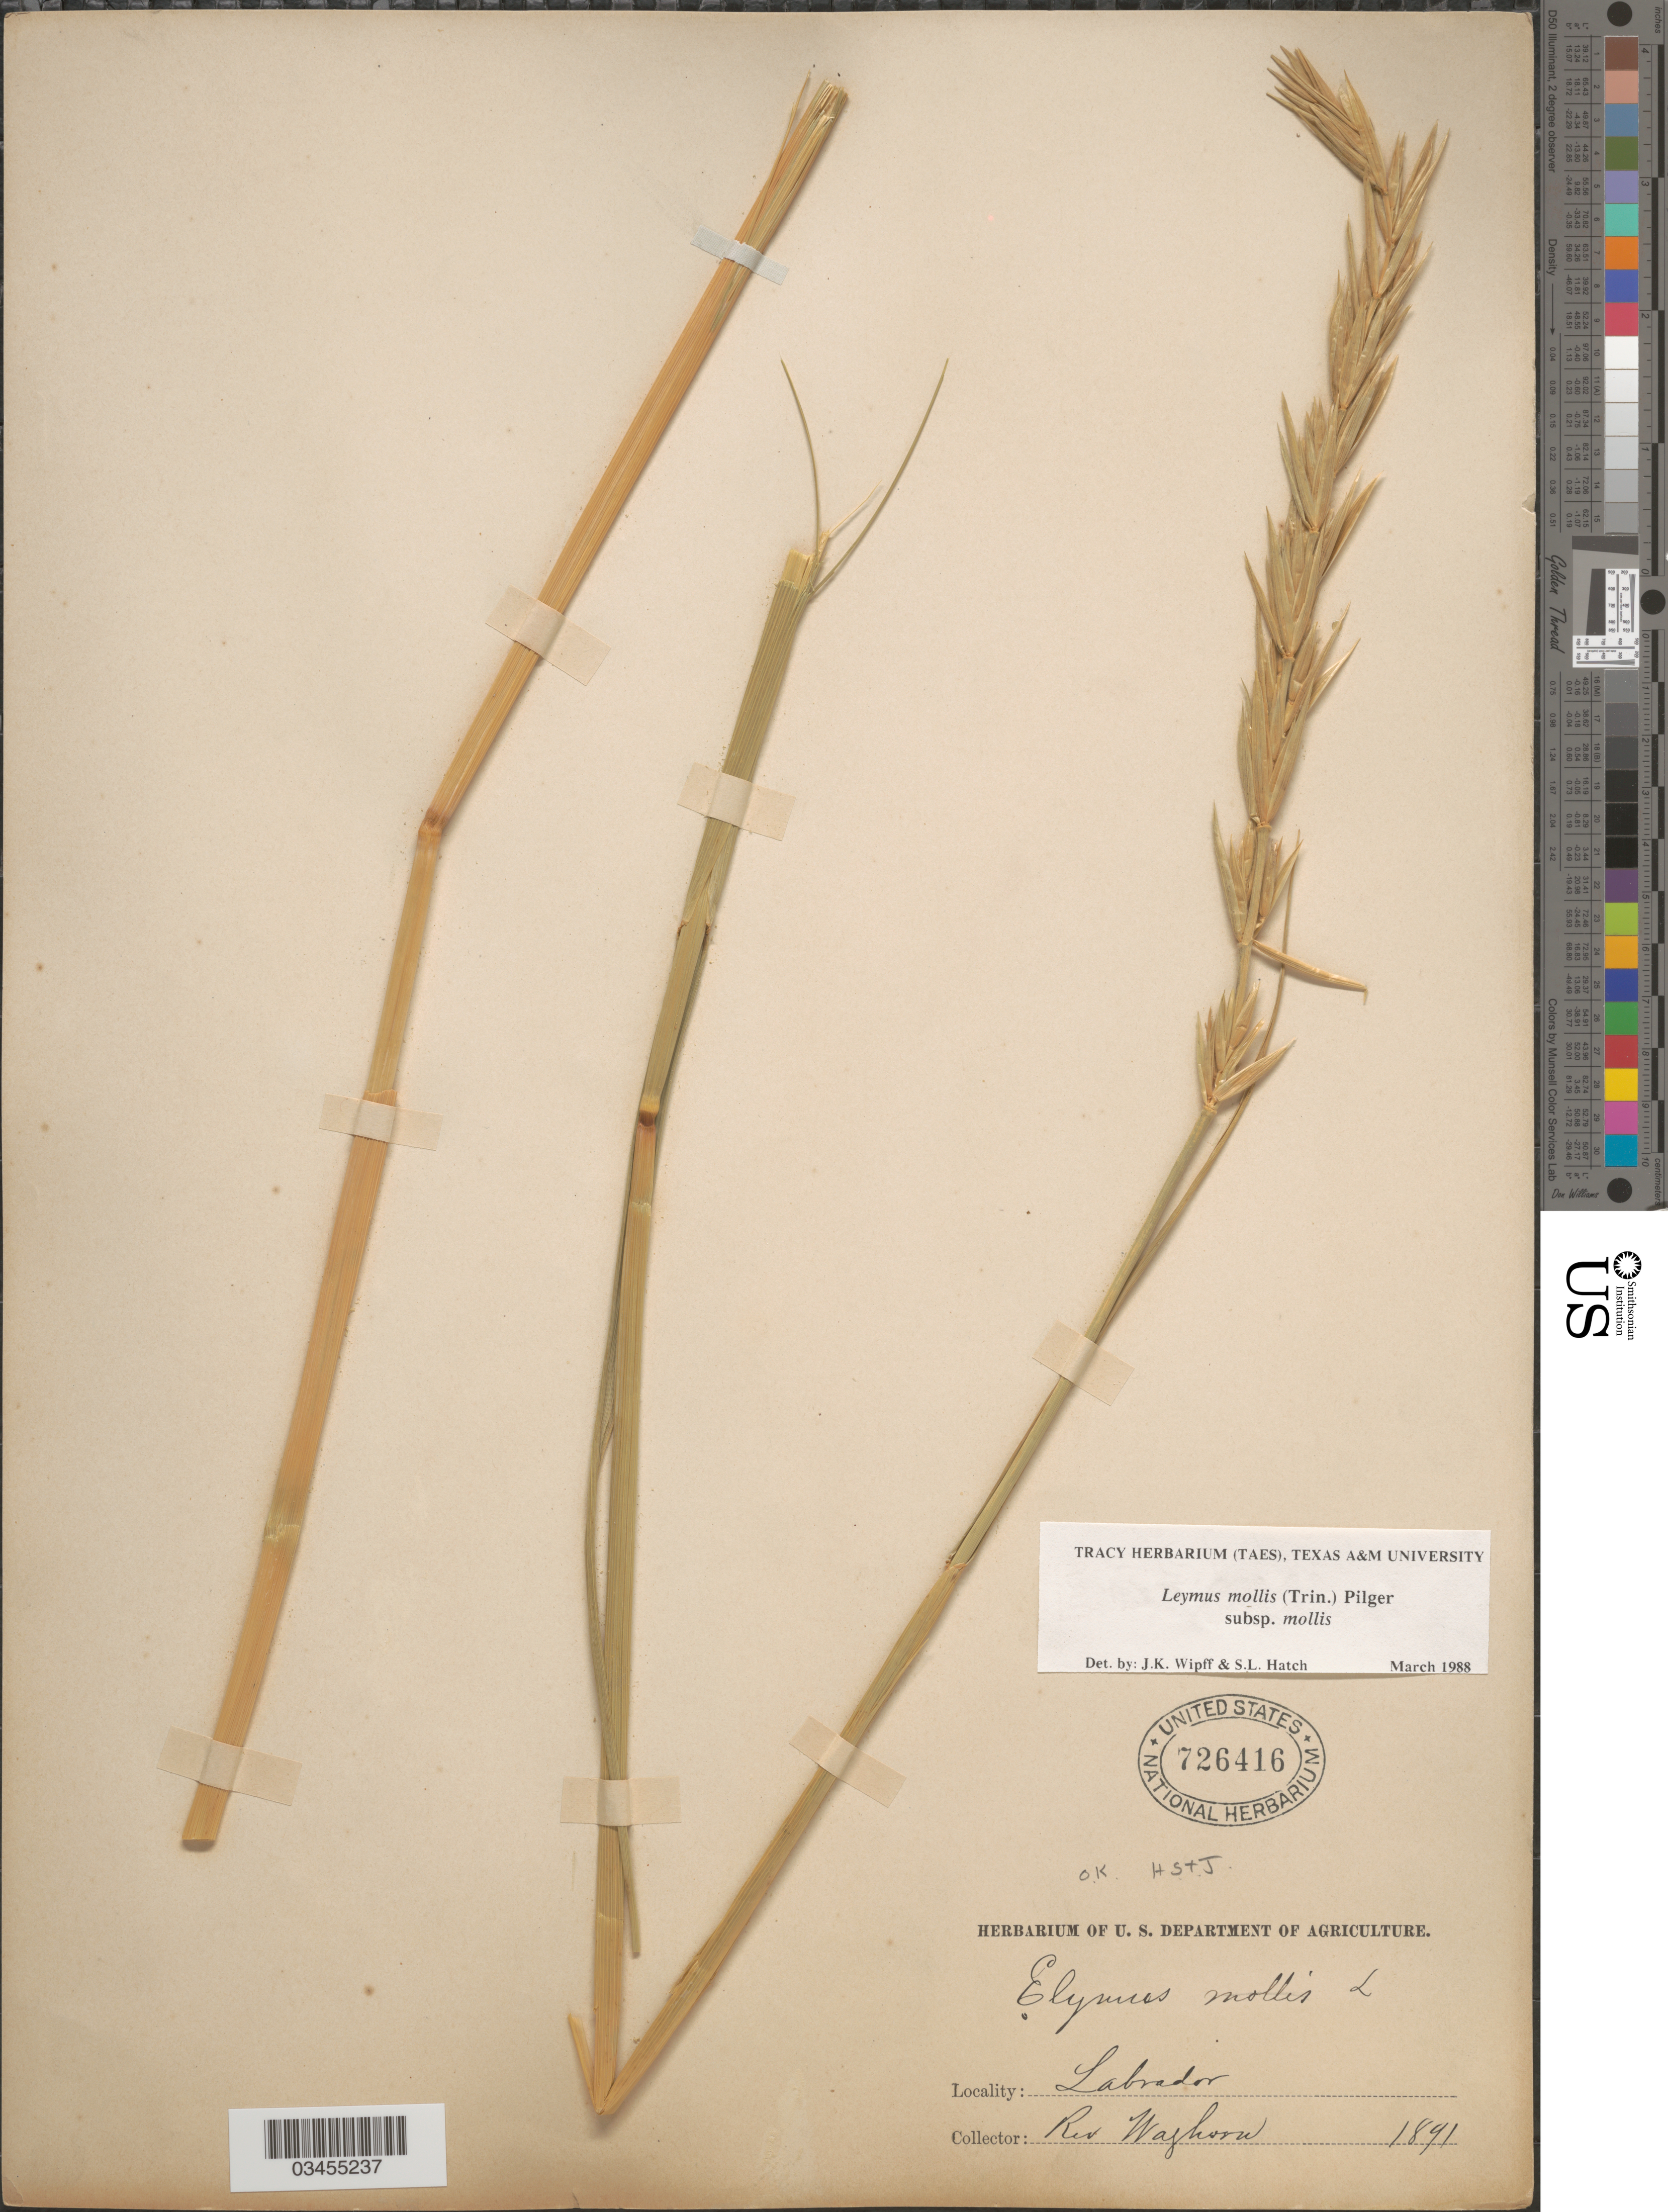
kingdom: Plantae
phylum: Tracheophyta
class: Liliopsida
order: Poales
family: Poaceae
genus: Leymus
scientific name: Leymus mollis subsp. mollis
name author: (Trin.) Pilg.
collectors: A. Waghorne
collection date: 1891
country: Canada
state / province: Newfoundland and Labrador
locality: Labrador.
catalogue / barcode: US 726416